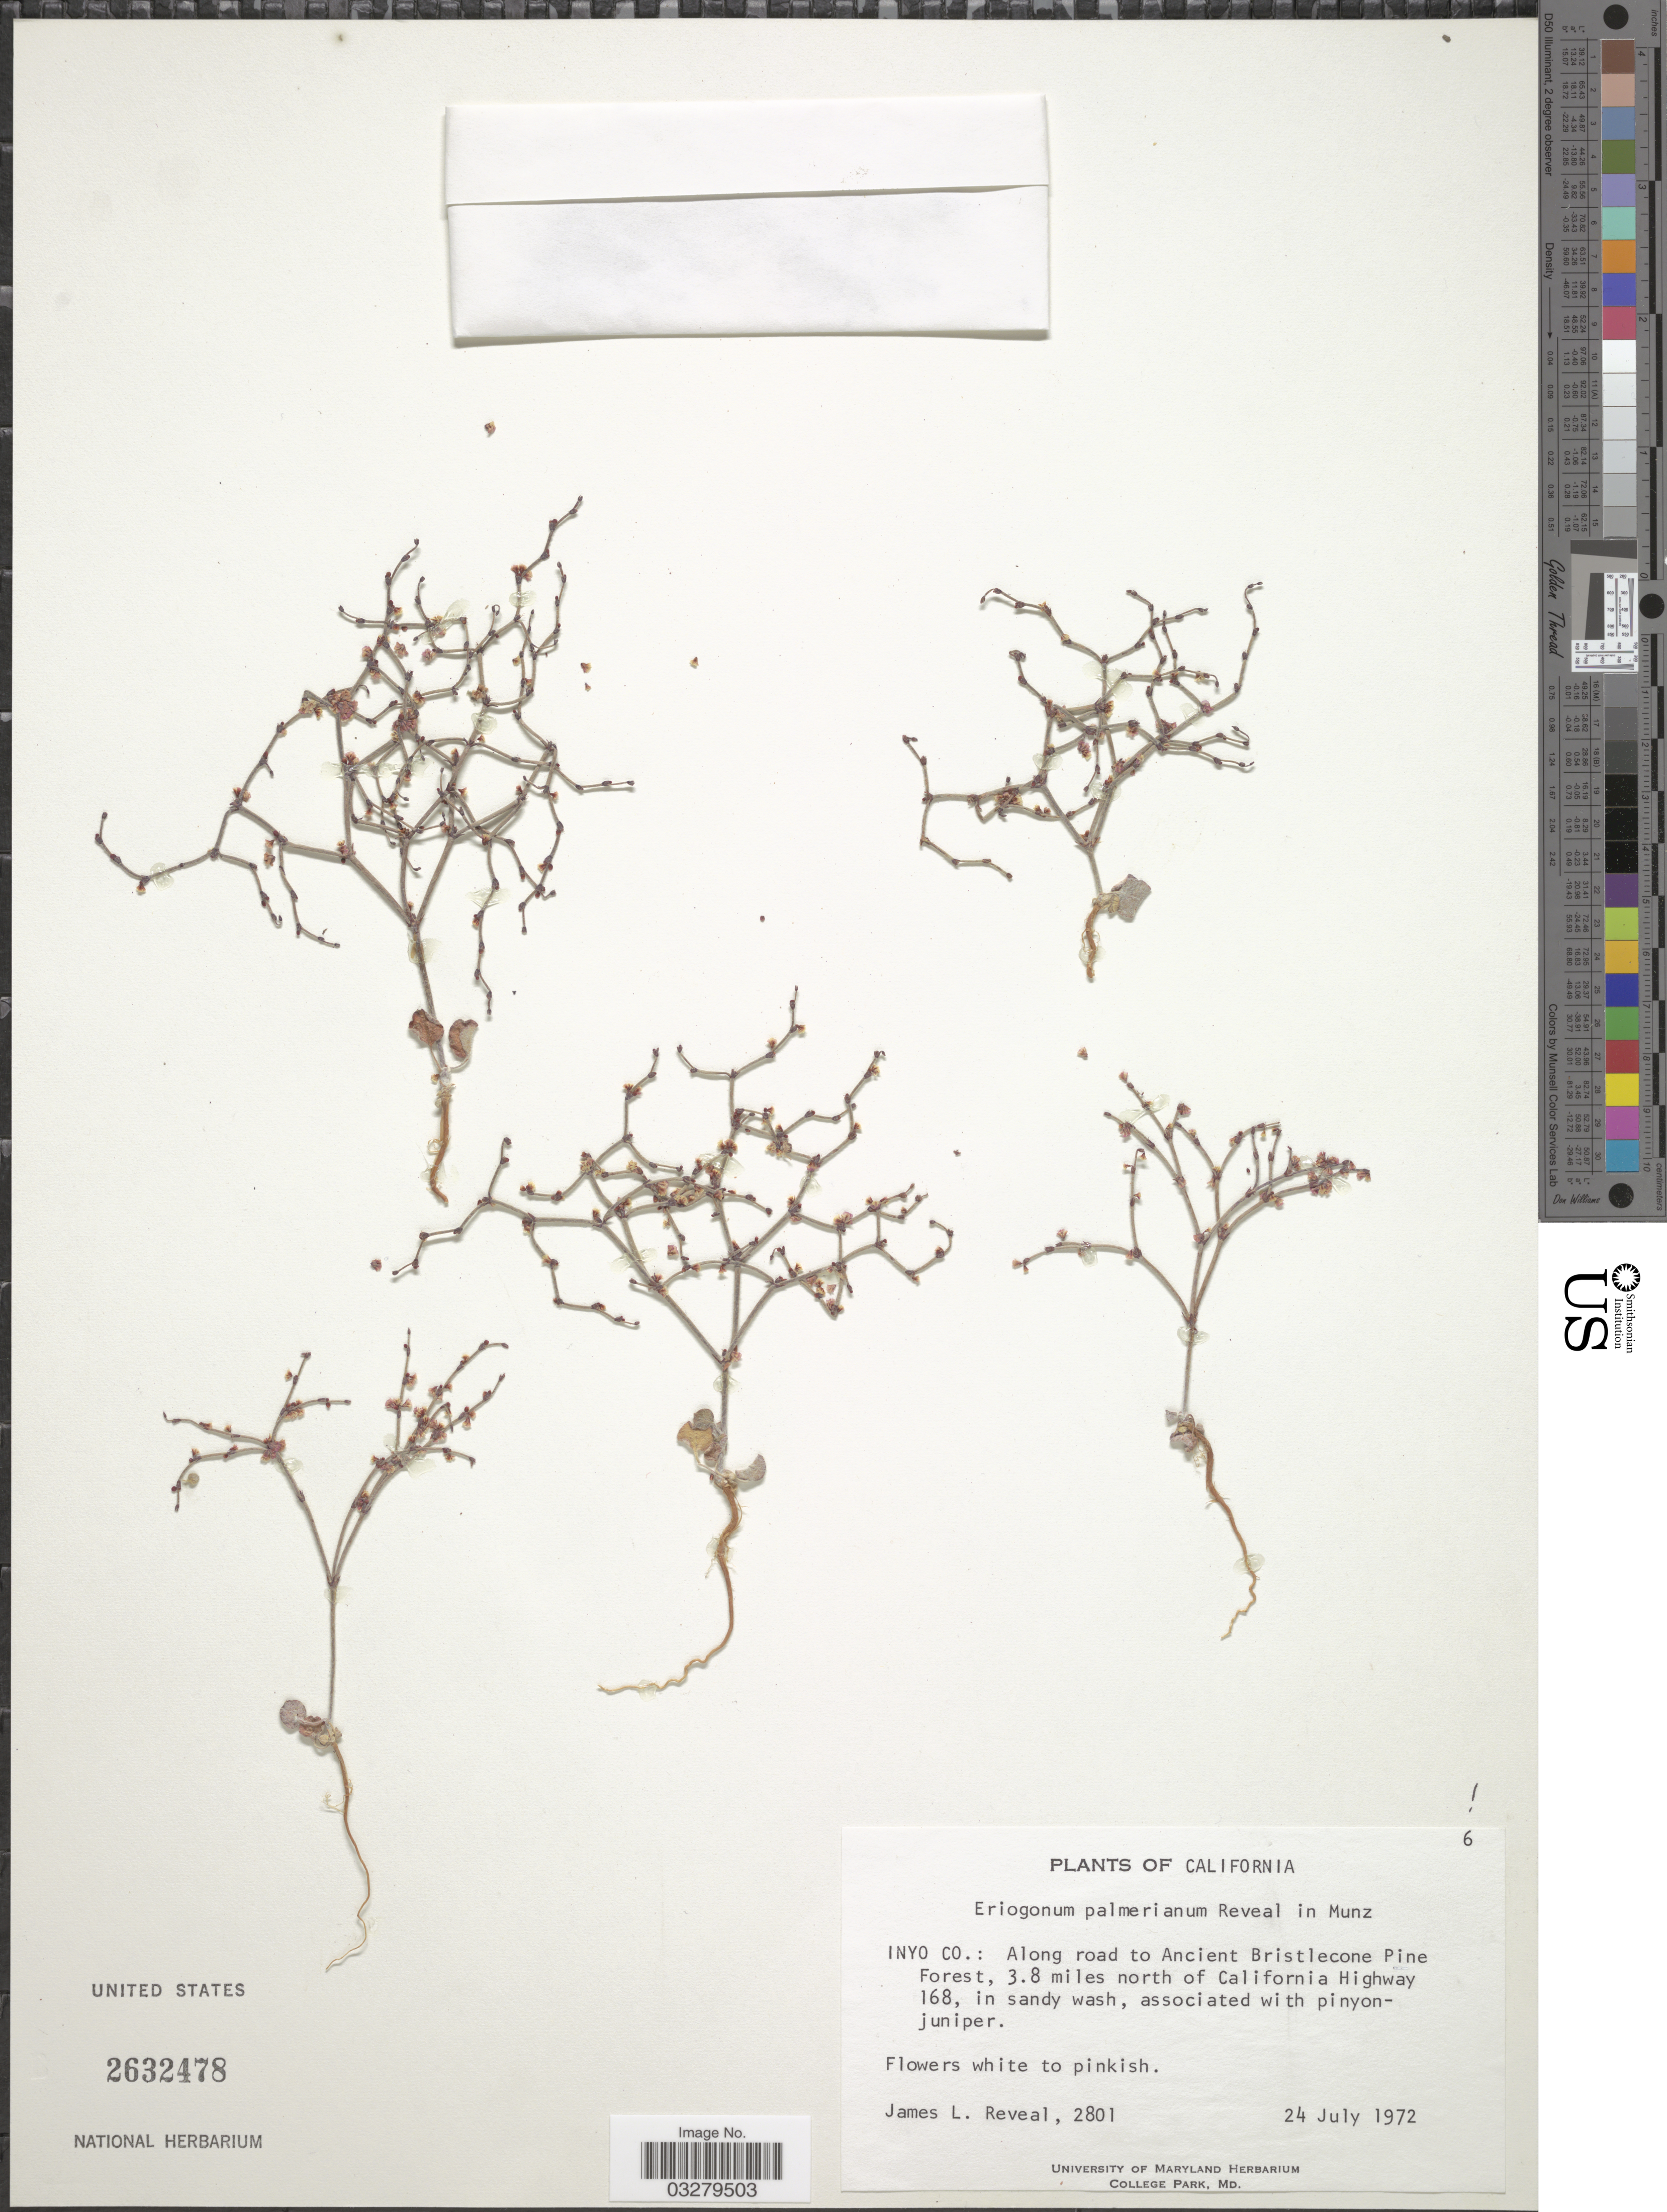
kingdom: Plantae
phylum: Tracheophyta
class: Magnoliopsida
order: Caryophyllales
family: Polygonaceae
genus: Eriogonum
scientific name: Eriogonum palmerianum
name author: Reveal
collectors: J. L. Reveal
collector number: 2801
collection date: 1972-07-24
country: United States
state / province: California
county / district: Inyo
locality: Inyo Co.: Along road to Ancient Bristlecone Pine Forest,3.8 miles north of California Highway 168.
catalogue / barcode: US 2632478